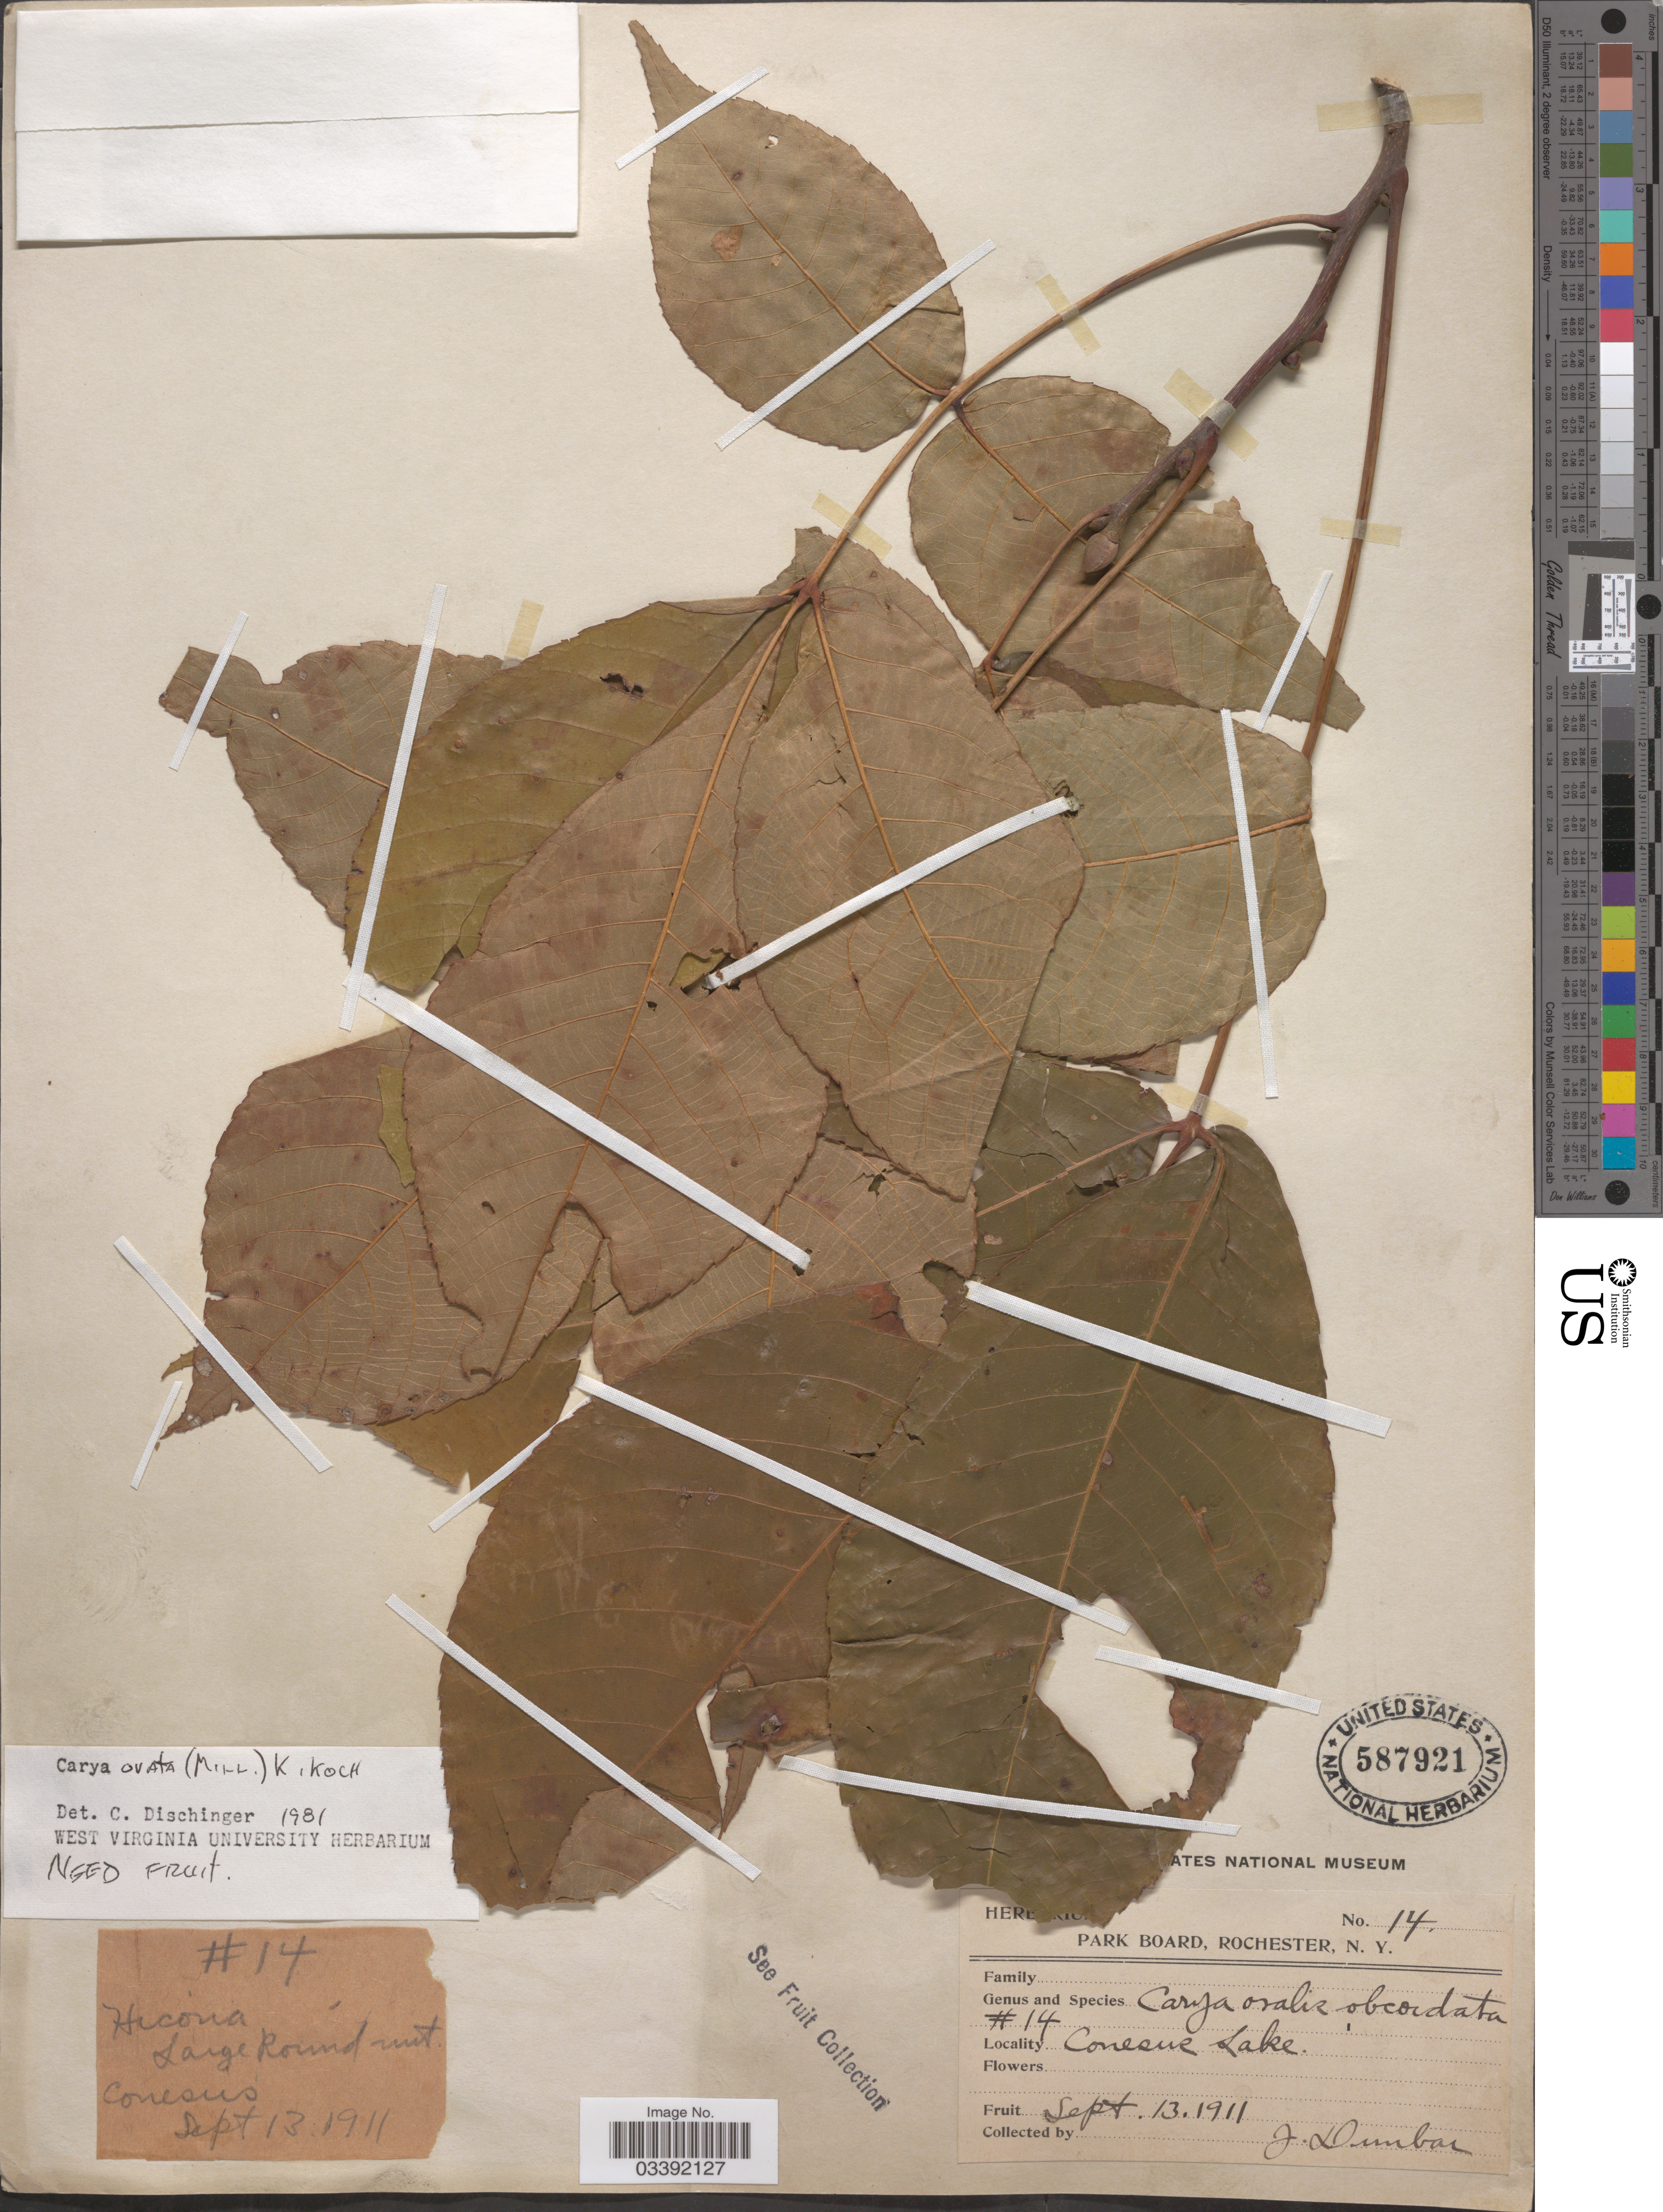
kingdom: Plantae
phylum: Tracheophyta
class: Magnoliopsida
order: Fagales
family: Juglandaceae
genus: Carya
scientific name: Carya ovata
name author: (Mill.) K. Koch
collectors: J. Dumbar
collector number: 14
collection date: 1911-09-13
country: United States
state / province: New York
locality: Conesus Lake.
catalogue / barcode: US 587921